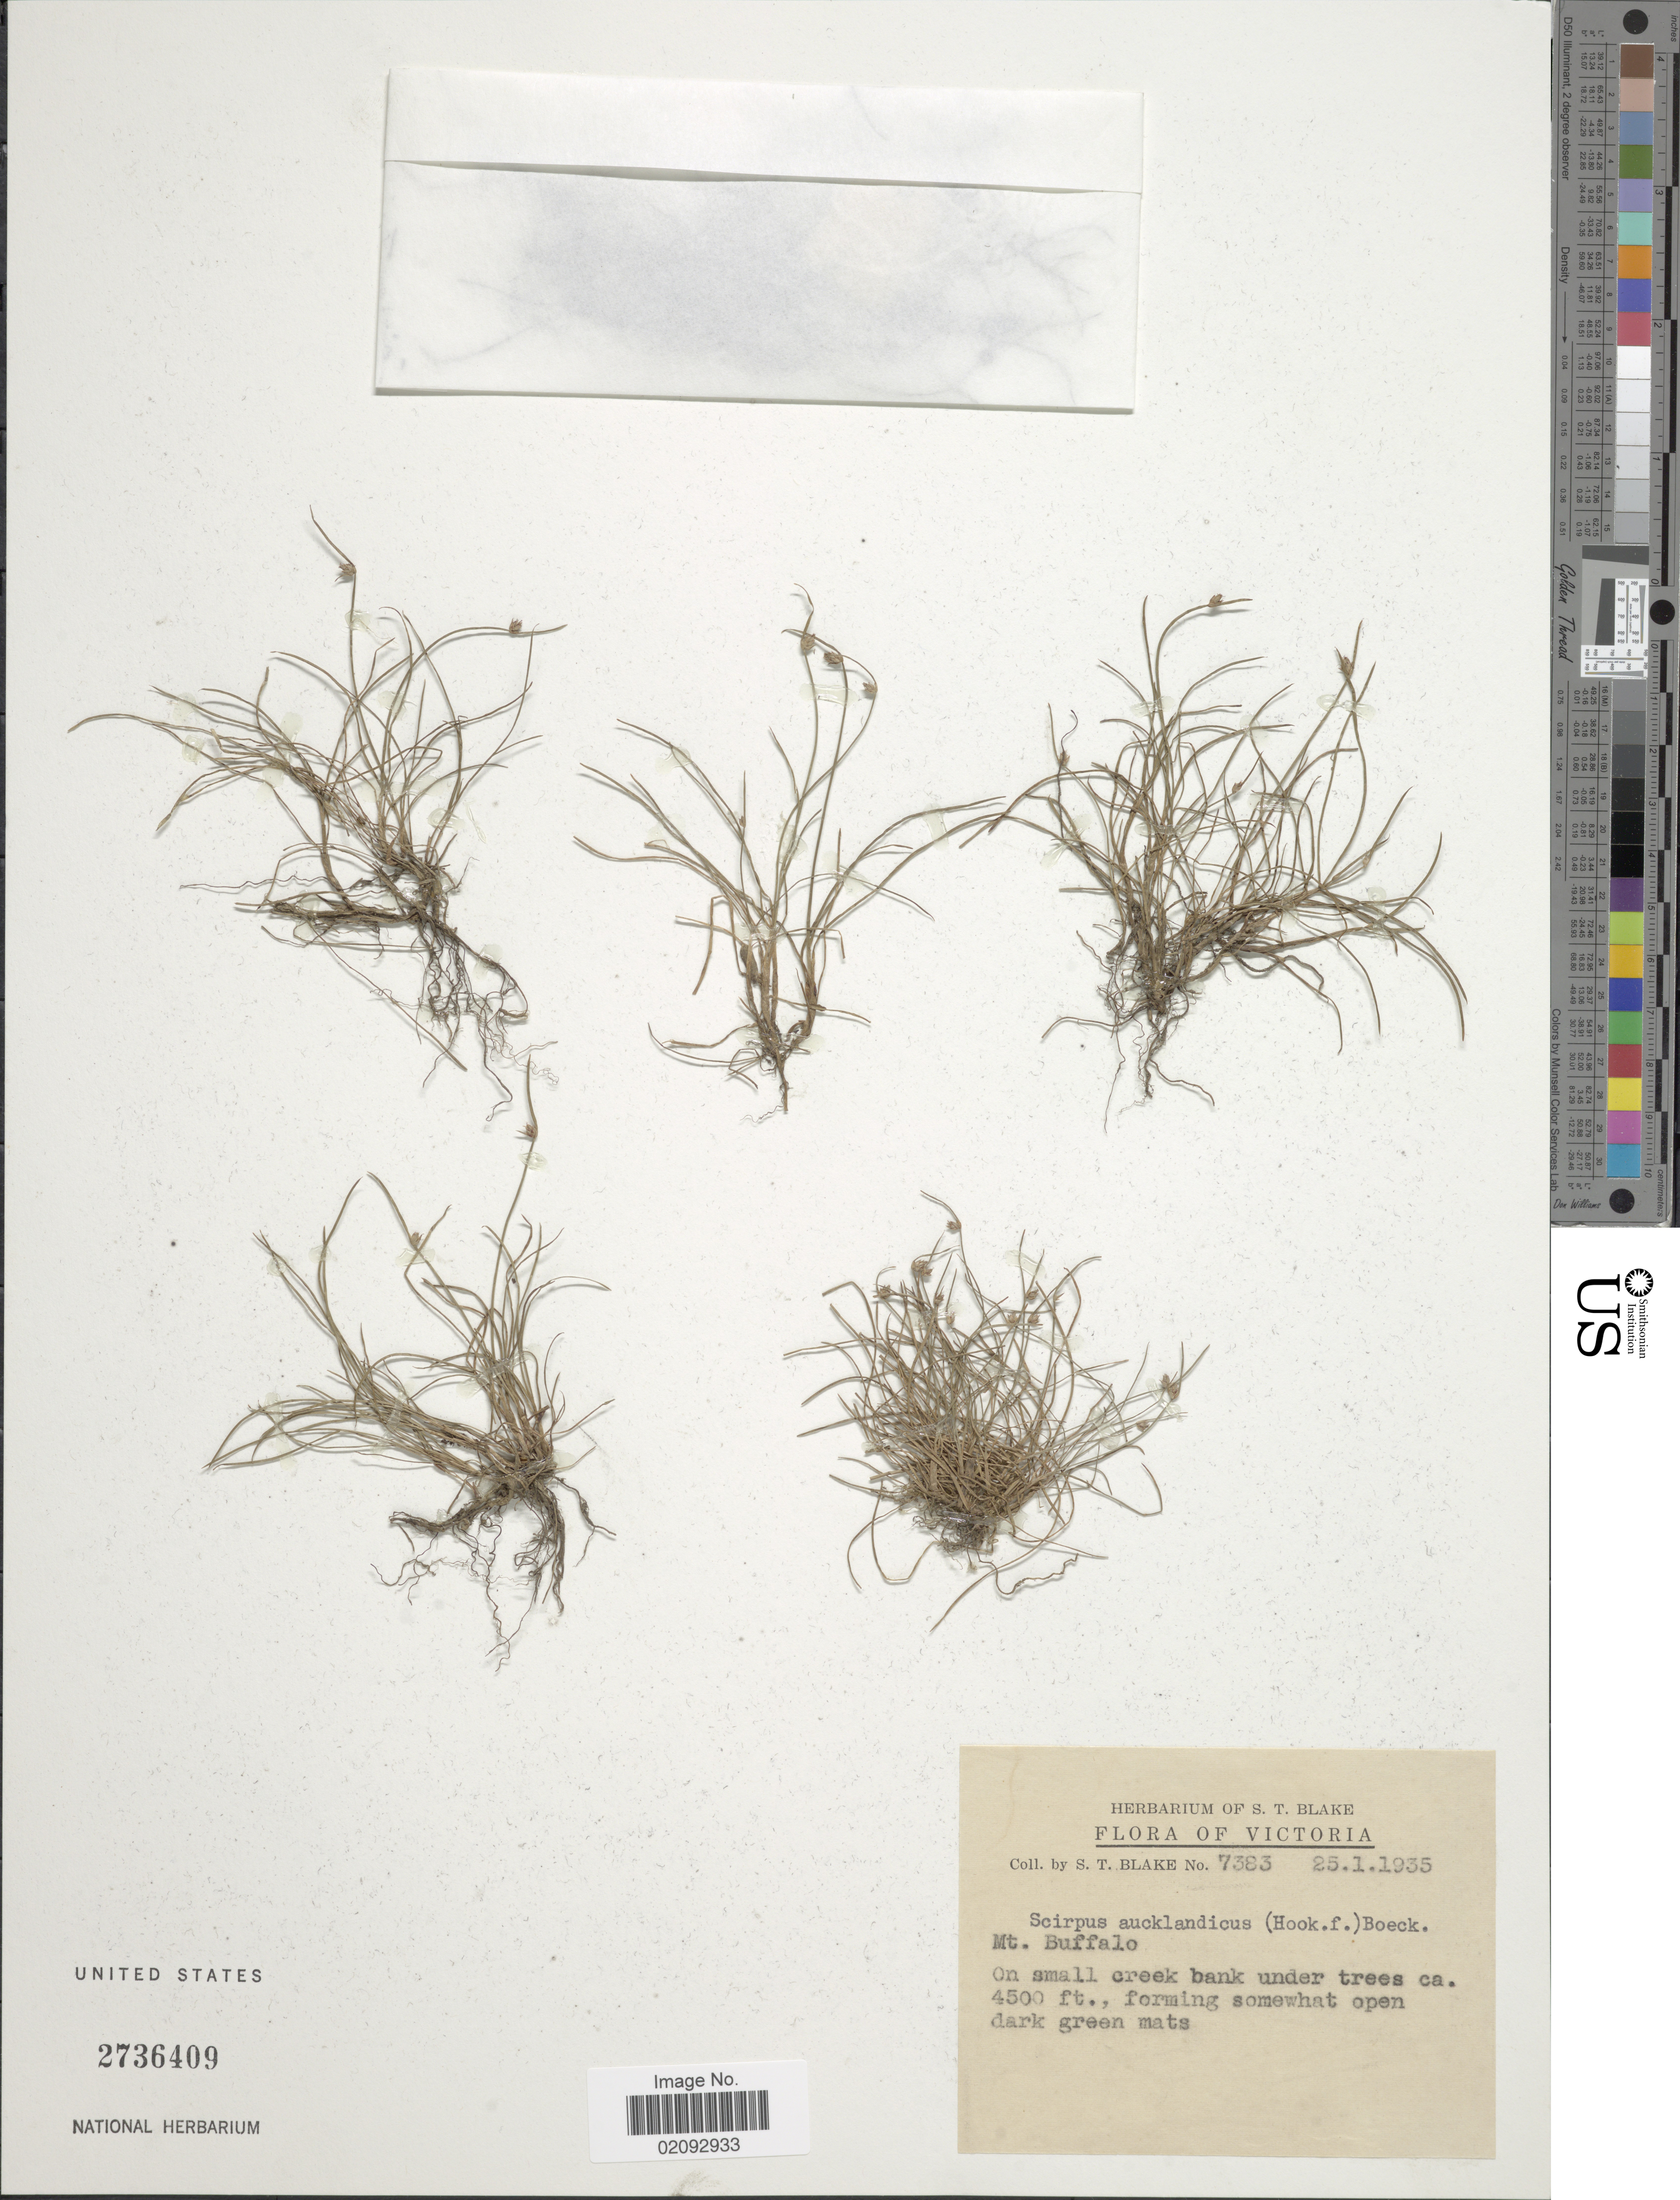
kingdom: Plantae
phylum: Tracheophyta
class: Liliopsida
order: Poales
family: Cyperaceae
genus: Isolepis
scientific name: Isolepis aucklandica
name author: Hook. f.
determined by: Strong, Mark T., (BOT), Smithsonian Institution - National Museum of Natural History (UNITED STATES)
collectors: S. T. Blake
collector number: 7383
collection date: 1935-01-25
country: Australia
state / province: Victoria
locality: Victoria, Mt Buffalo, On small creek bank under trees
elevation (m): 1372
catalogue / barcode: US 2736409